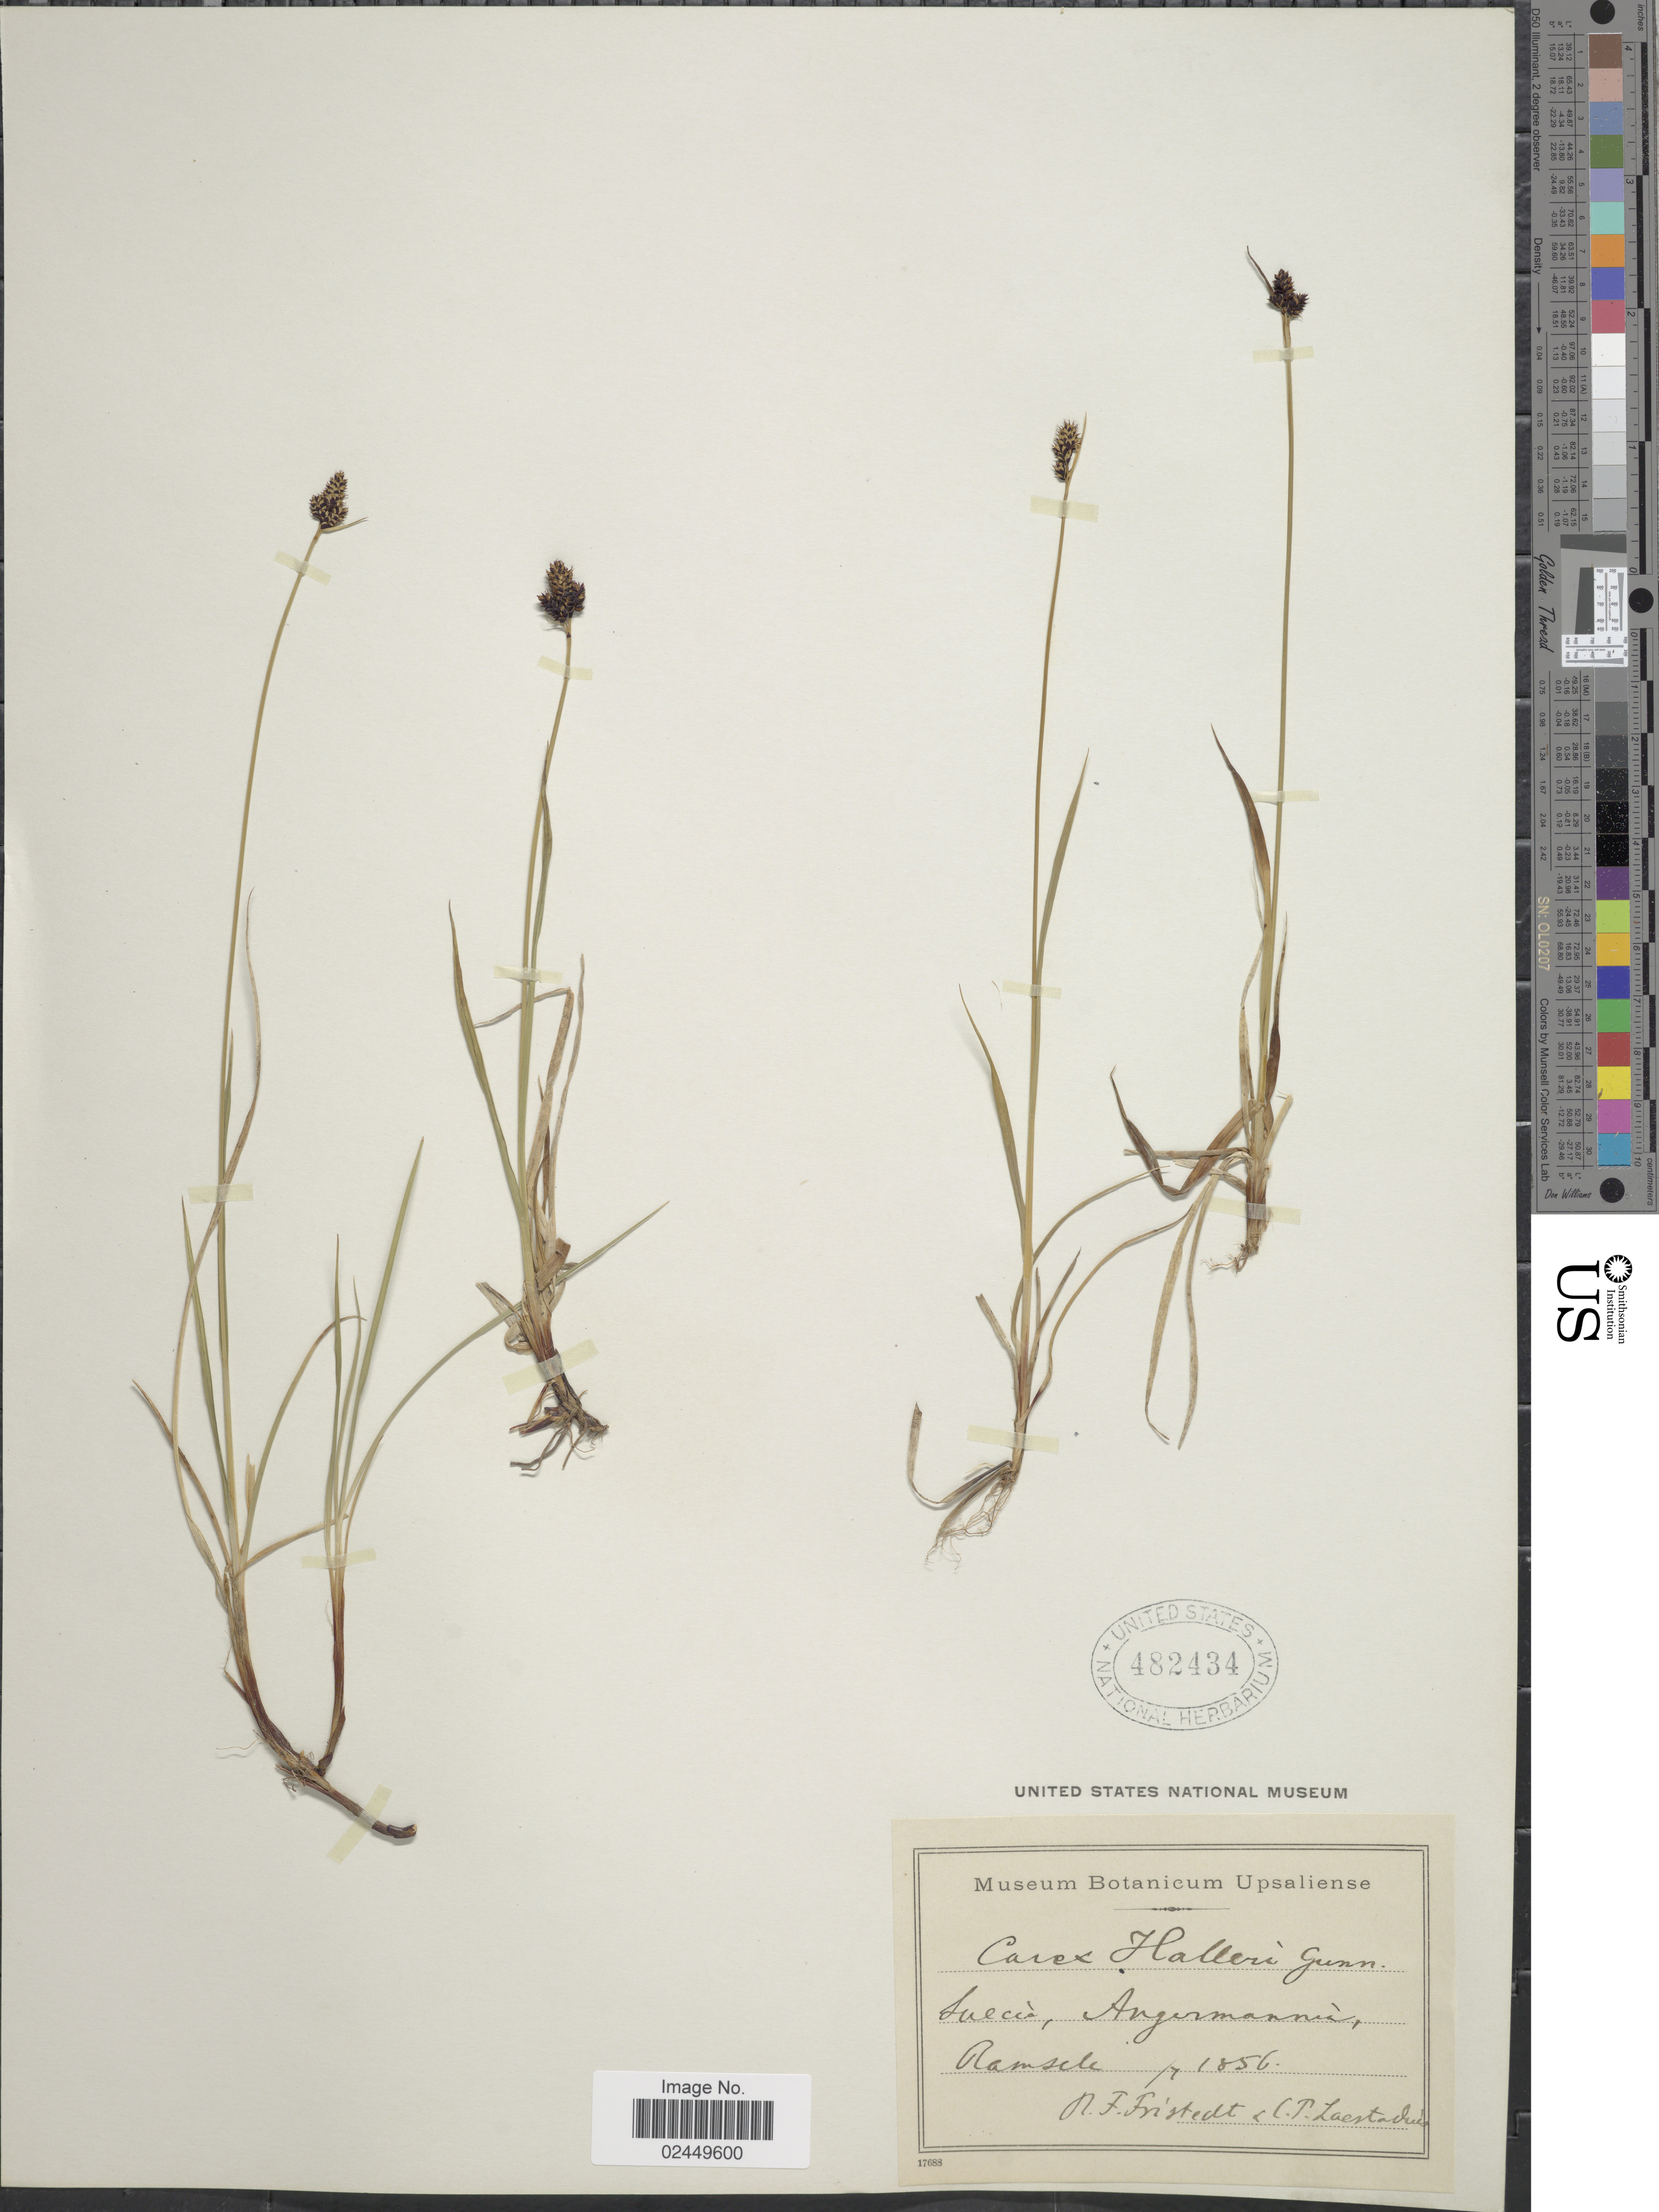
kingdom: Plantae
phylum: Tracheophyta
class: Liliopsida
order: Poales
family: Cyperaceae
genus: Carex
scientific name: Carex norvegica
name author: Retz.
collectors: R. Fristedt & C. Laestadius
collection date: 1856-07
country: Sweden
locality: Suecia, Angermannia, Ramsele.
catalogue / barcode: US 482434